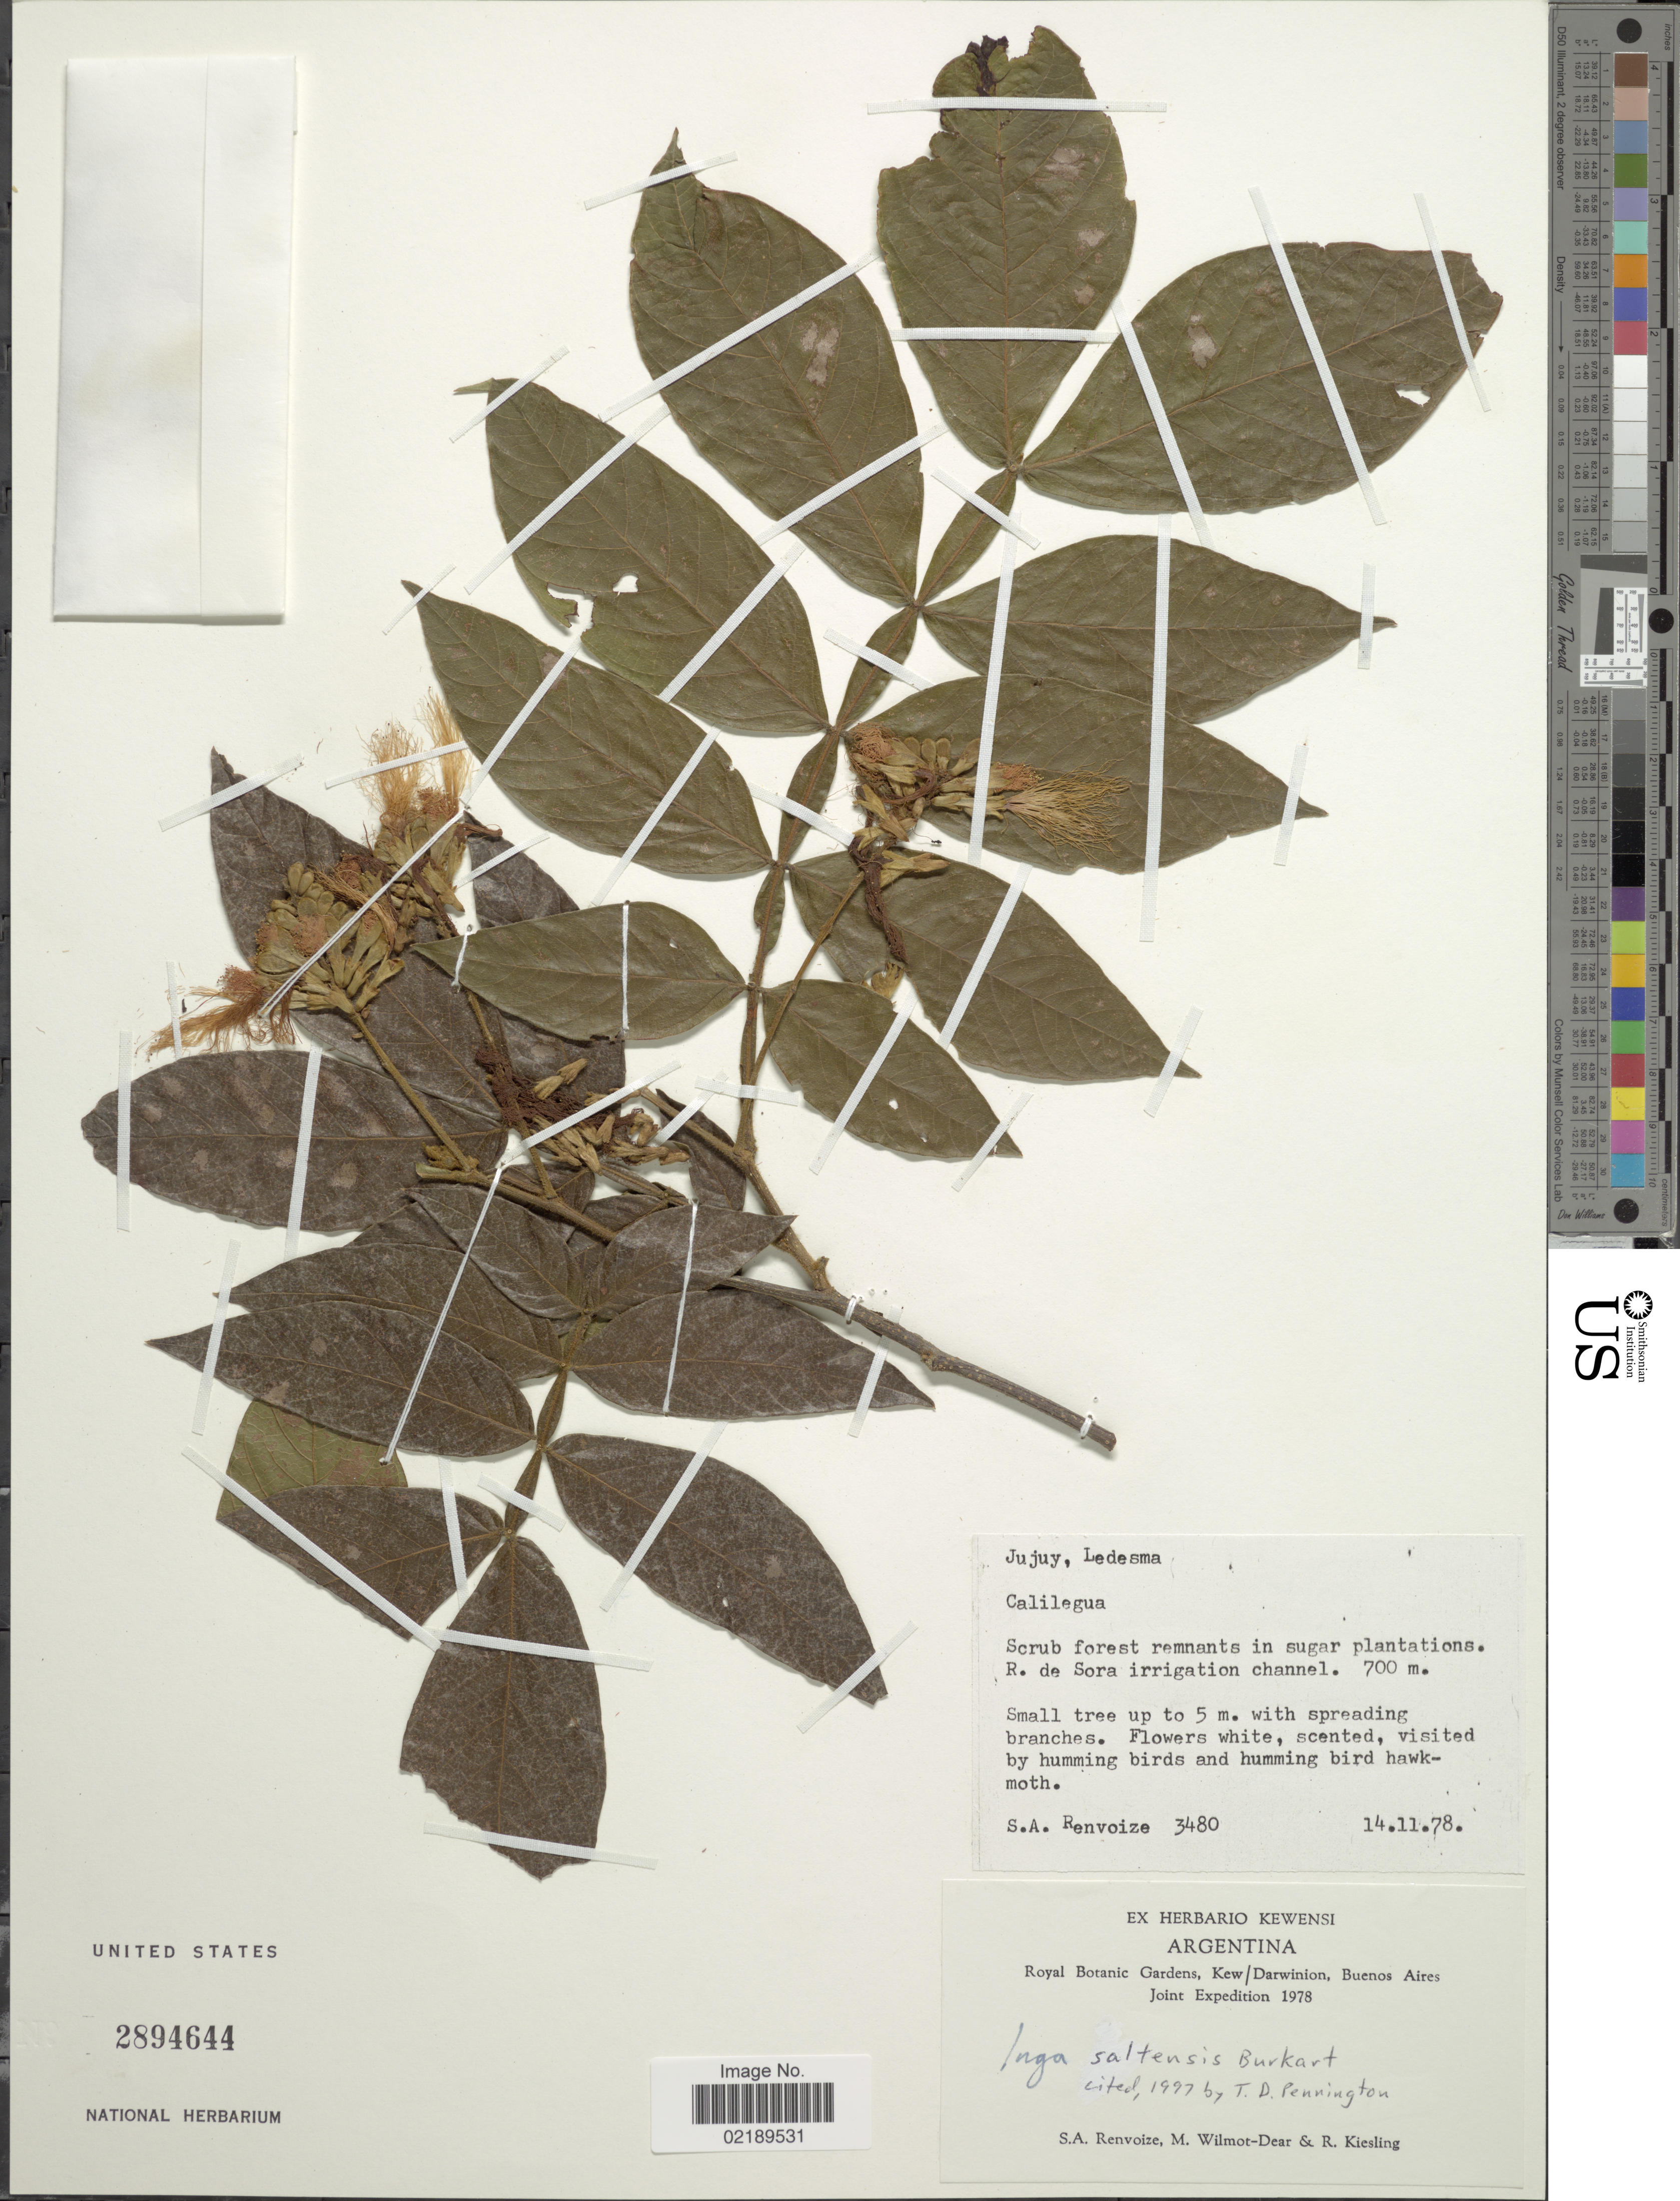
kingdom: Plantae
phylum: Tracheophyta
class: Magnoliopsida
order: Fabales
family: Fabaceae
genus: Inga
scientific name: Inga saltensis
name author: Burkart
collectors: S. A. Renvoize, M. Wilmot-Dear & R. Kiesling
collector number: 3480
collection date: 1978-11-14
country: Argentina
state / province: Jujuy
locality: Ledesma, In sugar plantations, R. de Sora irrigation channel.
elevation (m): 700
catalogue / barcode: US 2894644